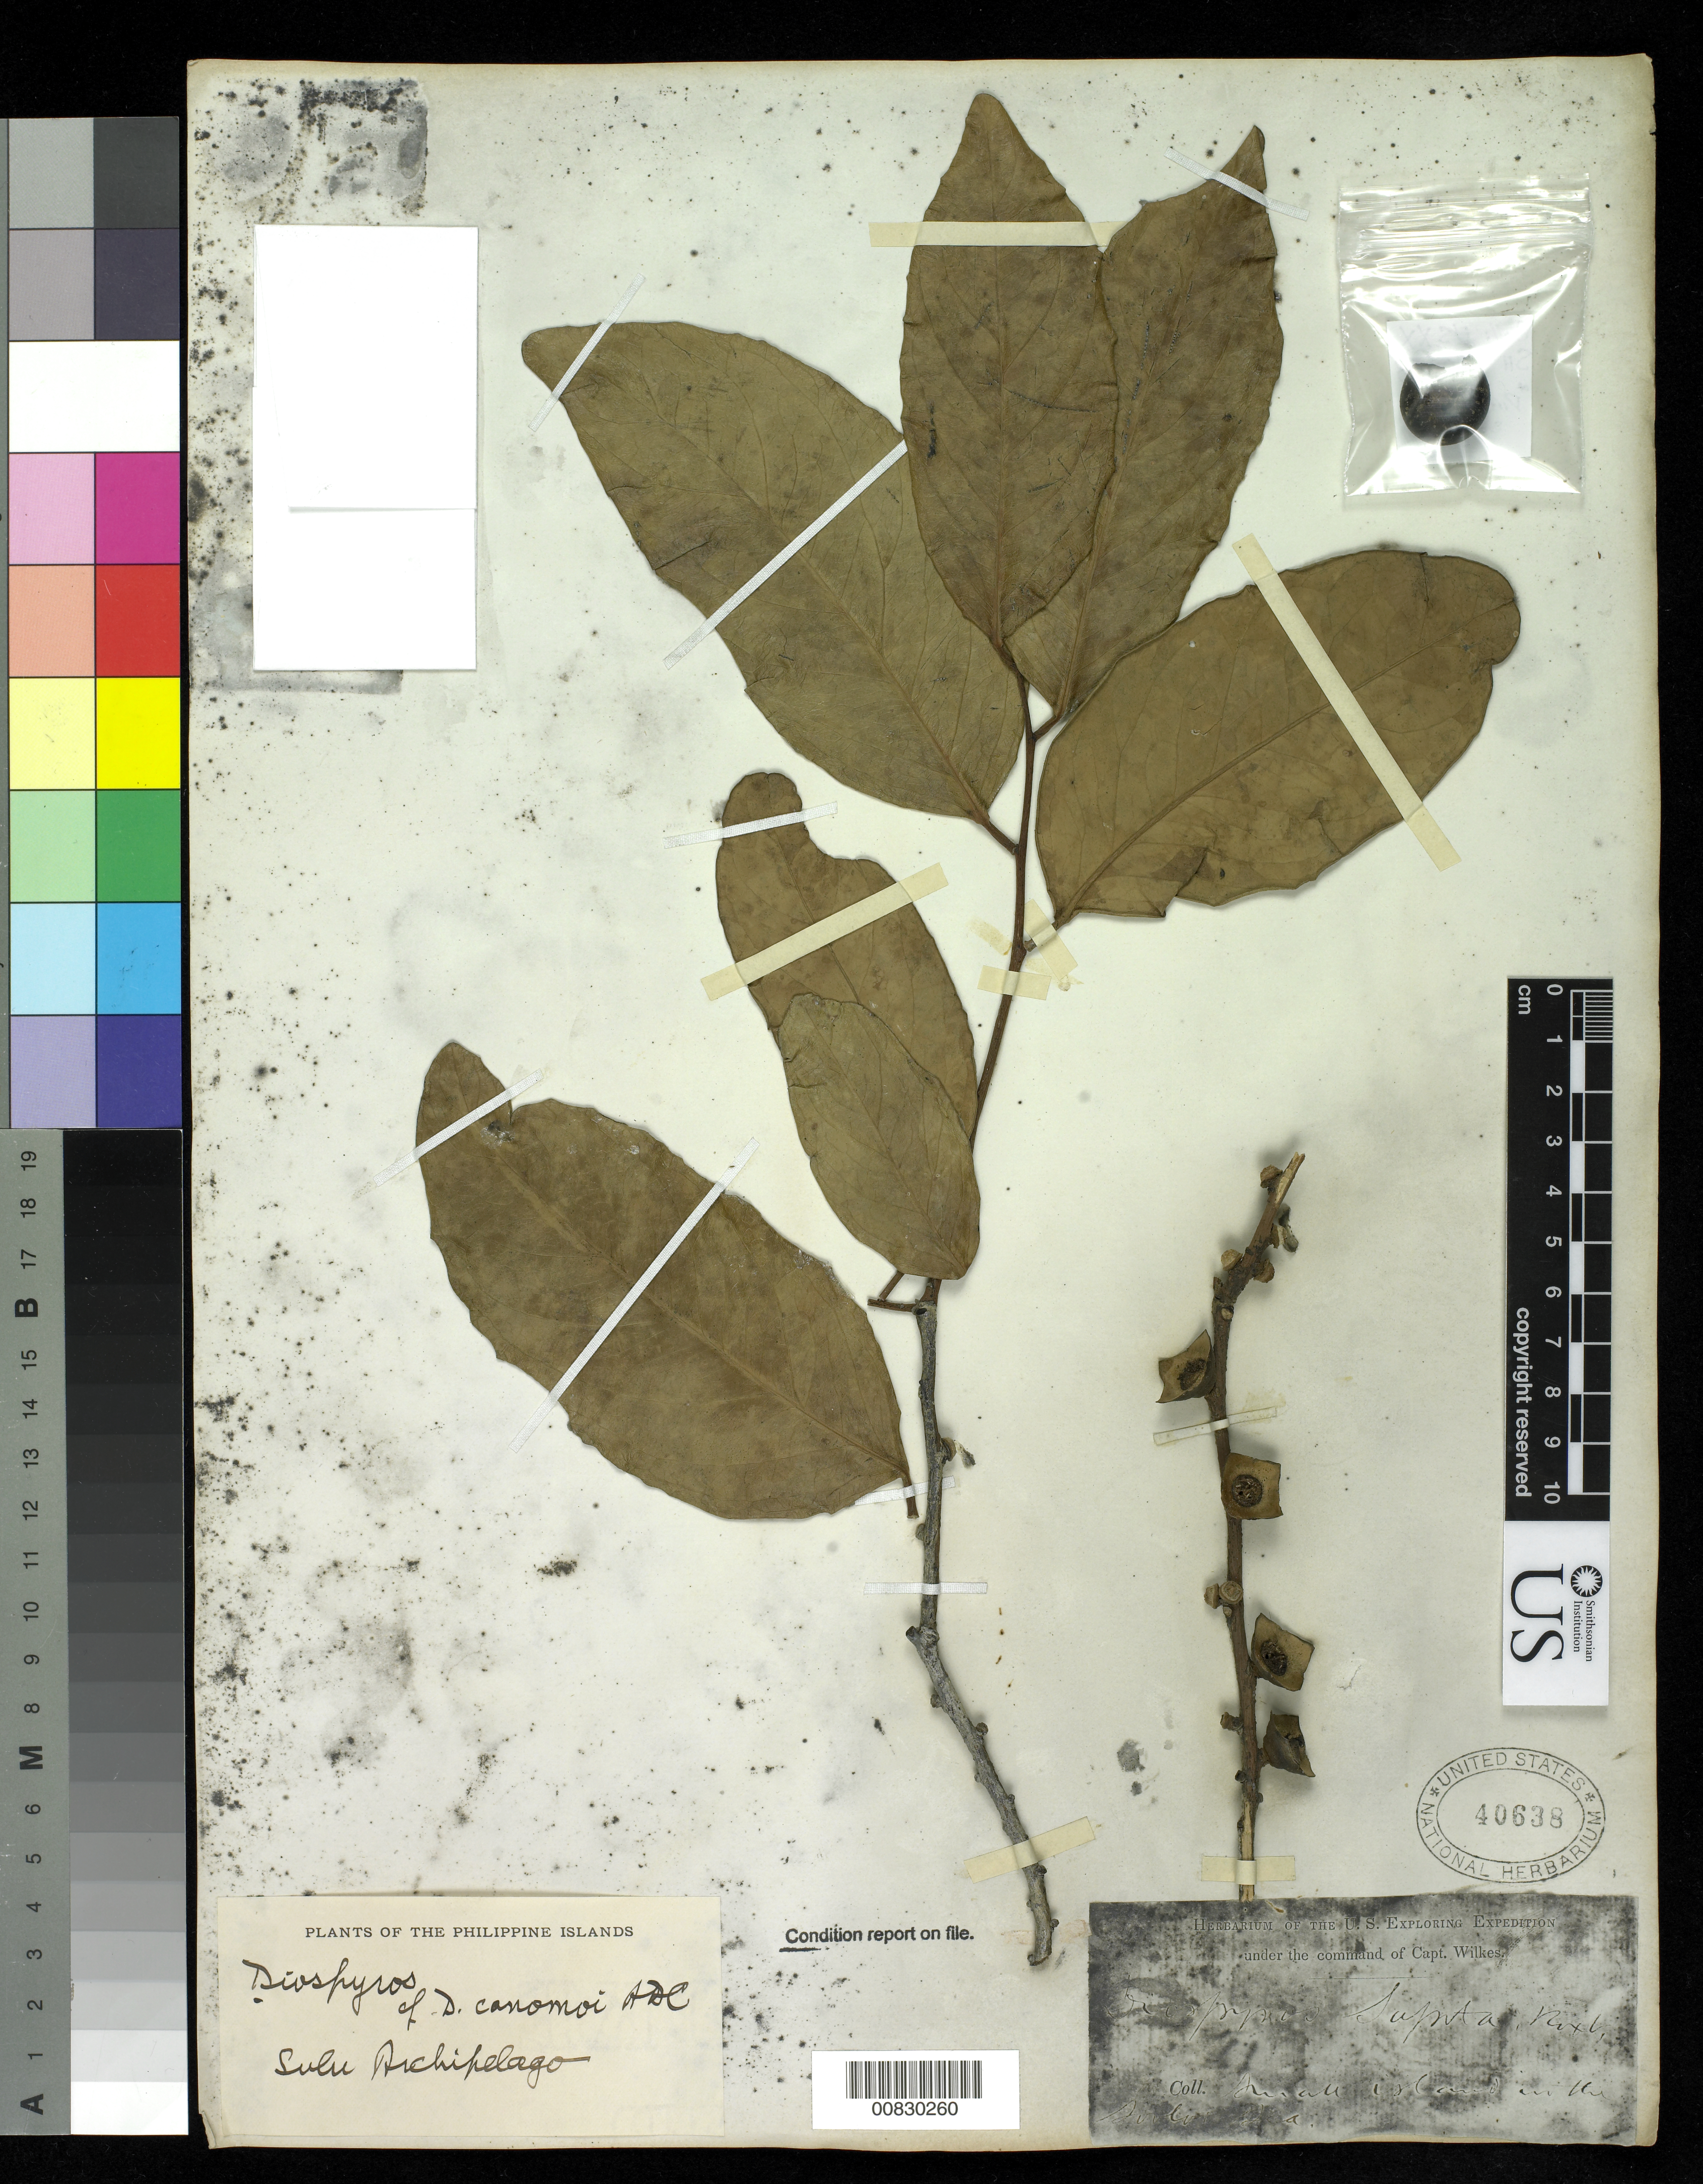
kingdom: Plantae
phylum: Tracheophyta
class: Magnoliopsida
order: Ericales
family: Ebenaceae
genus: Diospyros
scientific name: Diospyros sp.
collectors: Wilkes Explor. Exped.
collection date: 1838/1842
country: Philippines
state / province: Muslim Mindanao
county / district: Sulu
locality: Small Island in the Sooloo Sea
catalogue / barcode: US 40638